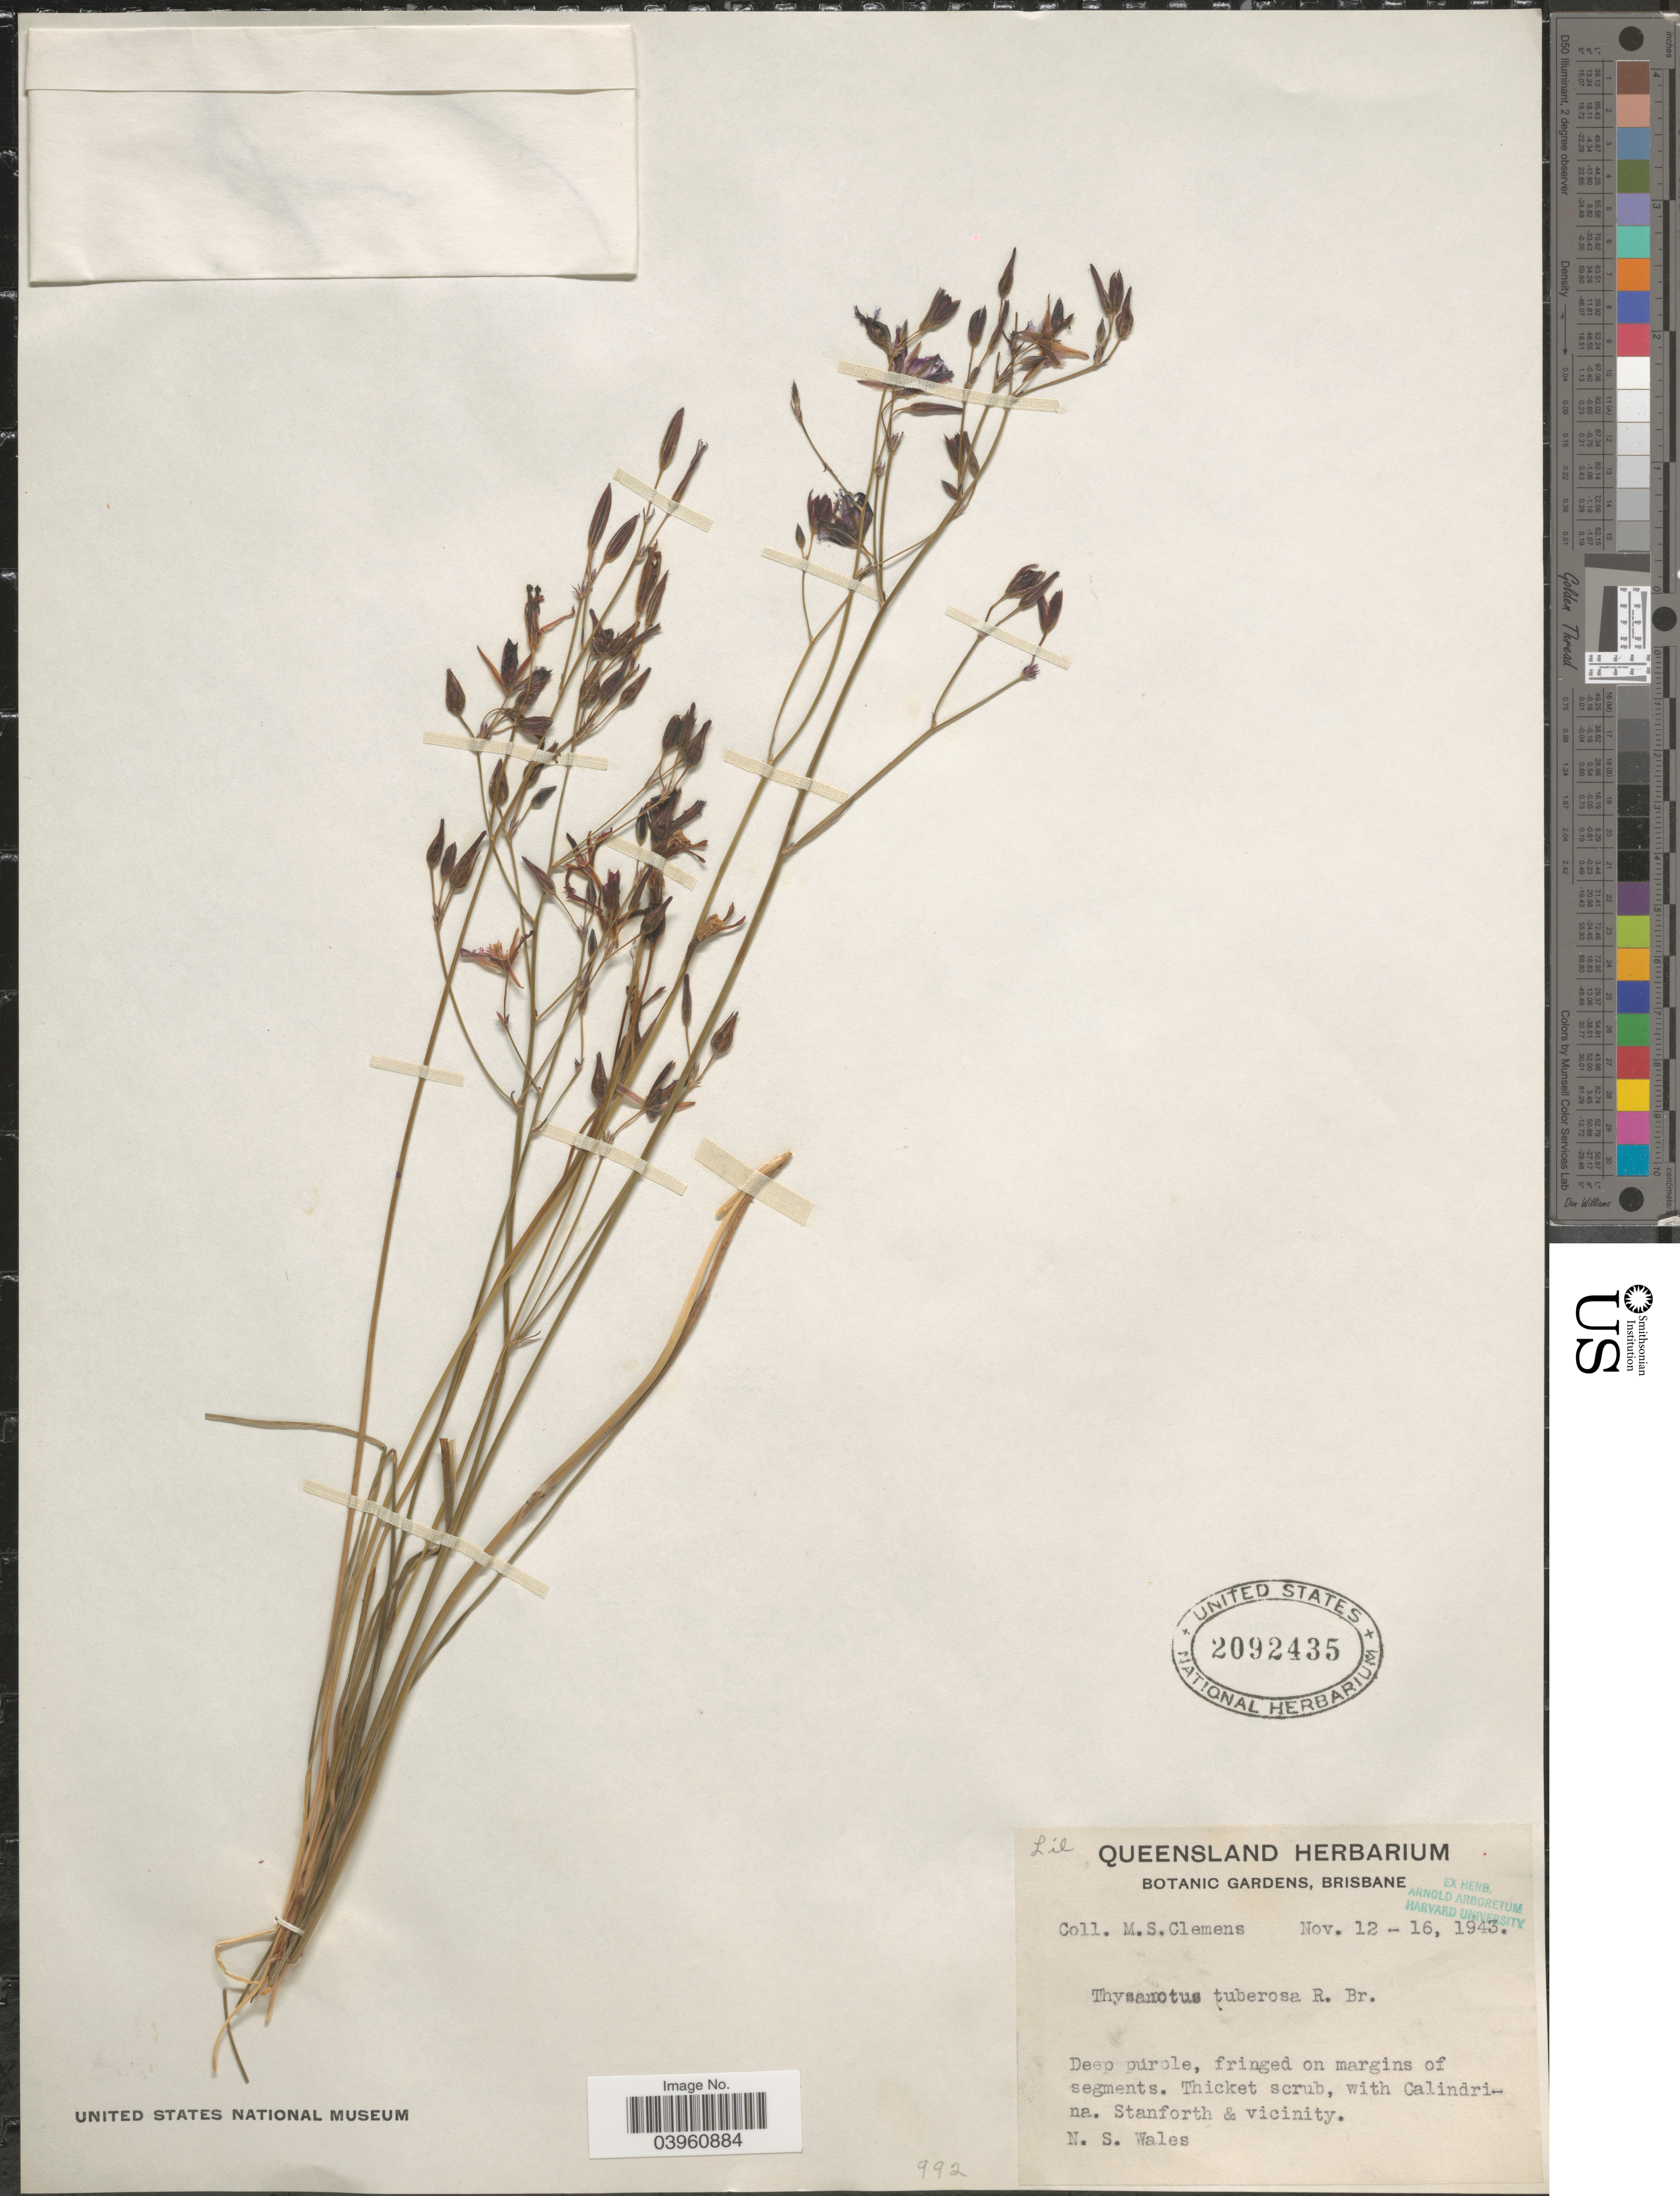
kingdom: Plantae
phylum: Tracheophyta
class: Liliopsida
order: Asparagales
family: Asparagaceae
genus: Thysanotus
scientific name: Thysanotus tuberosus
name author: R. Br.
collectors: M. S. Clemens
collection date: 1943-11-12/1943-11-16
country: Australia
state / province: New South Wales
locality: Stanforth & vicinity.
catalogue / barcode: US 2092435